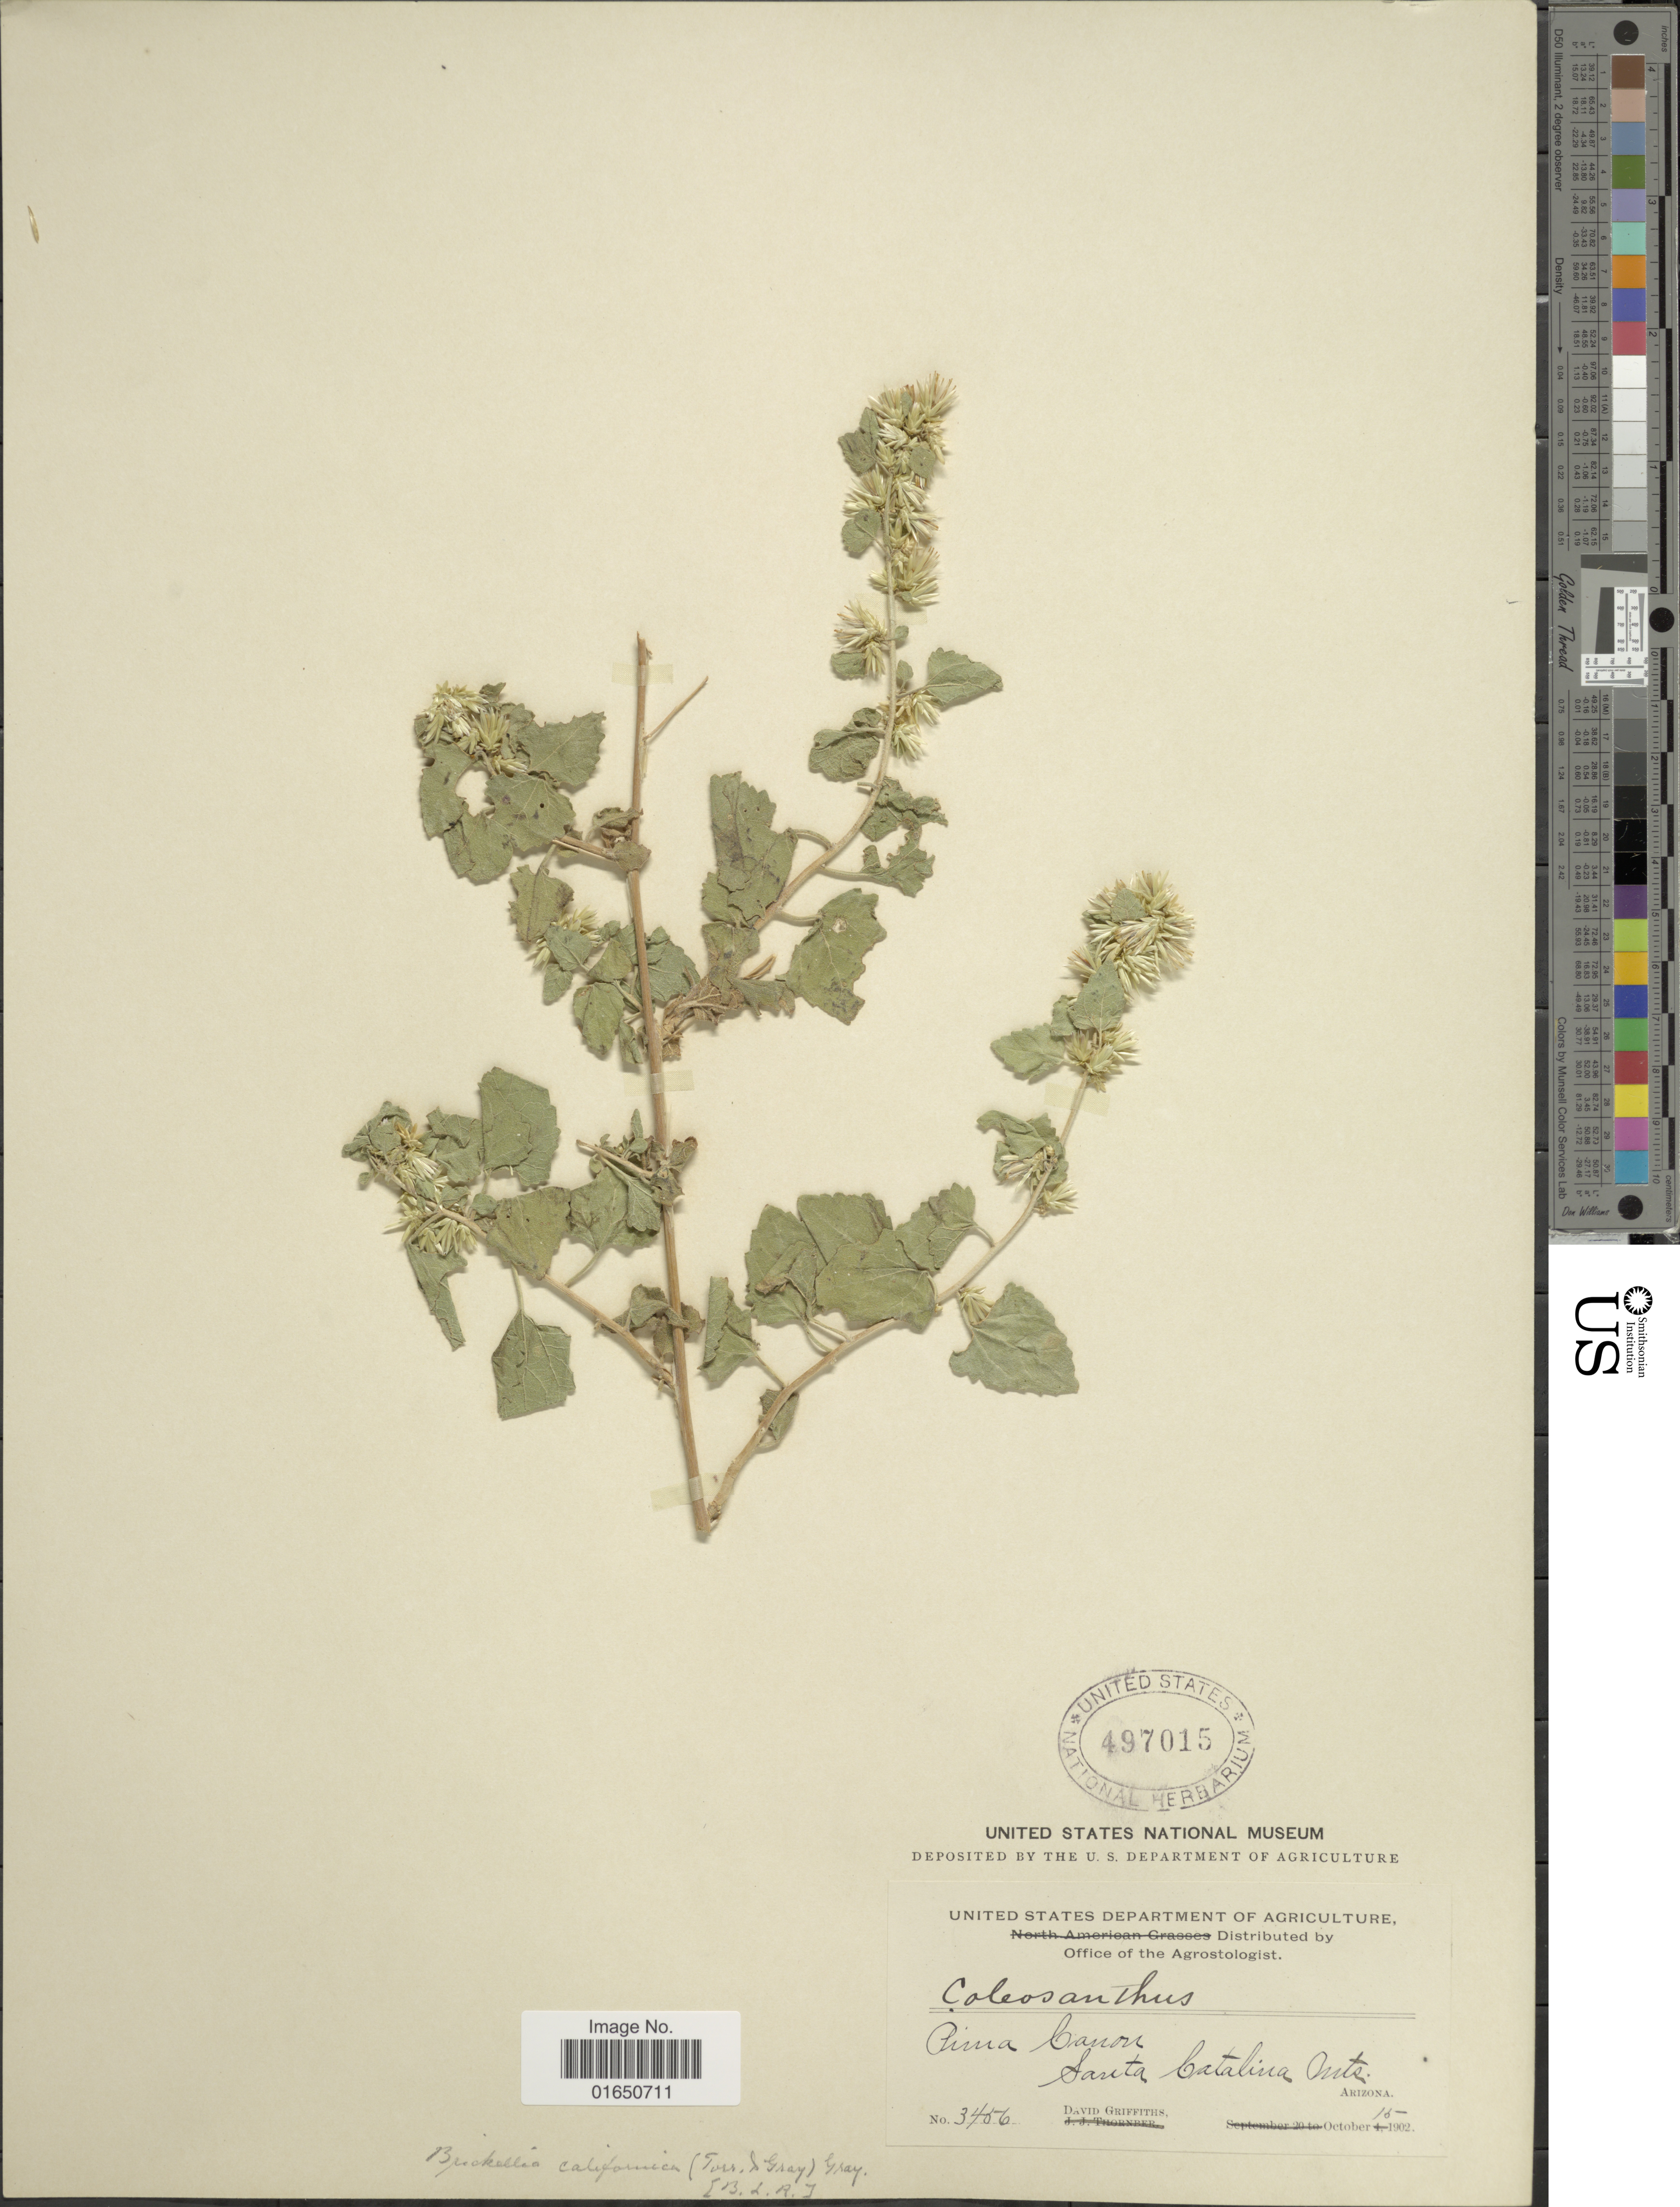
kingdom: Plantae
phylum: Tracheophyta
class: Magnoliopsida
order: Asterales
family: Asteraceae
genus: Brickellia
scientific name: Brickellia californica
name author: (Torr. & A. Gray) A. Gray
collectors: D. Griffiths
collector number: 3456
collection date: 1902-10-15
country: United States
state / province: Arizona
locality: Pima Canon, Santa Catalina Mts.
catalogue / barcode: US 497015